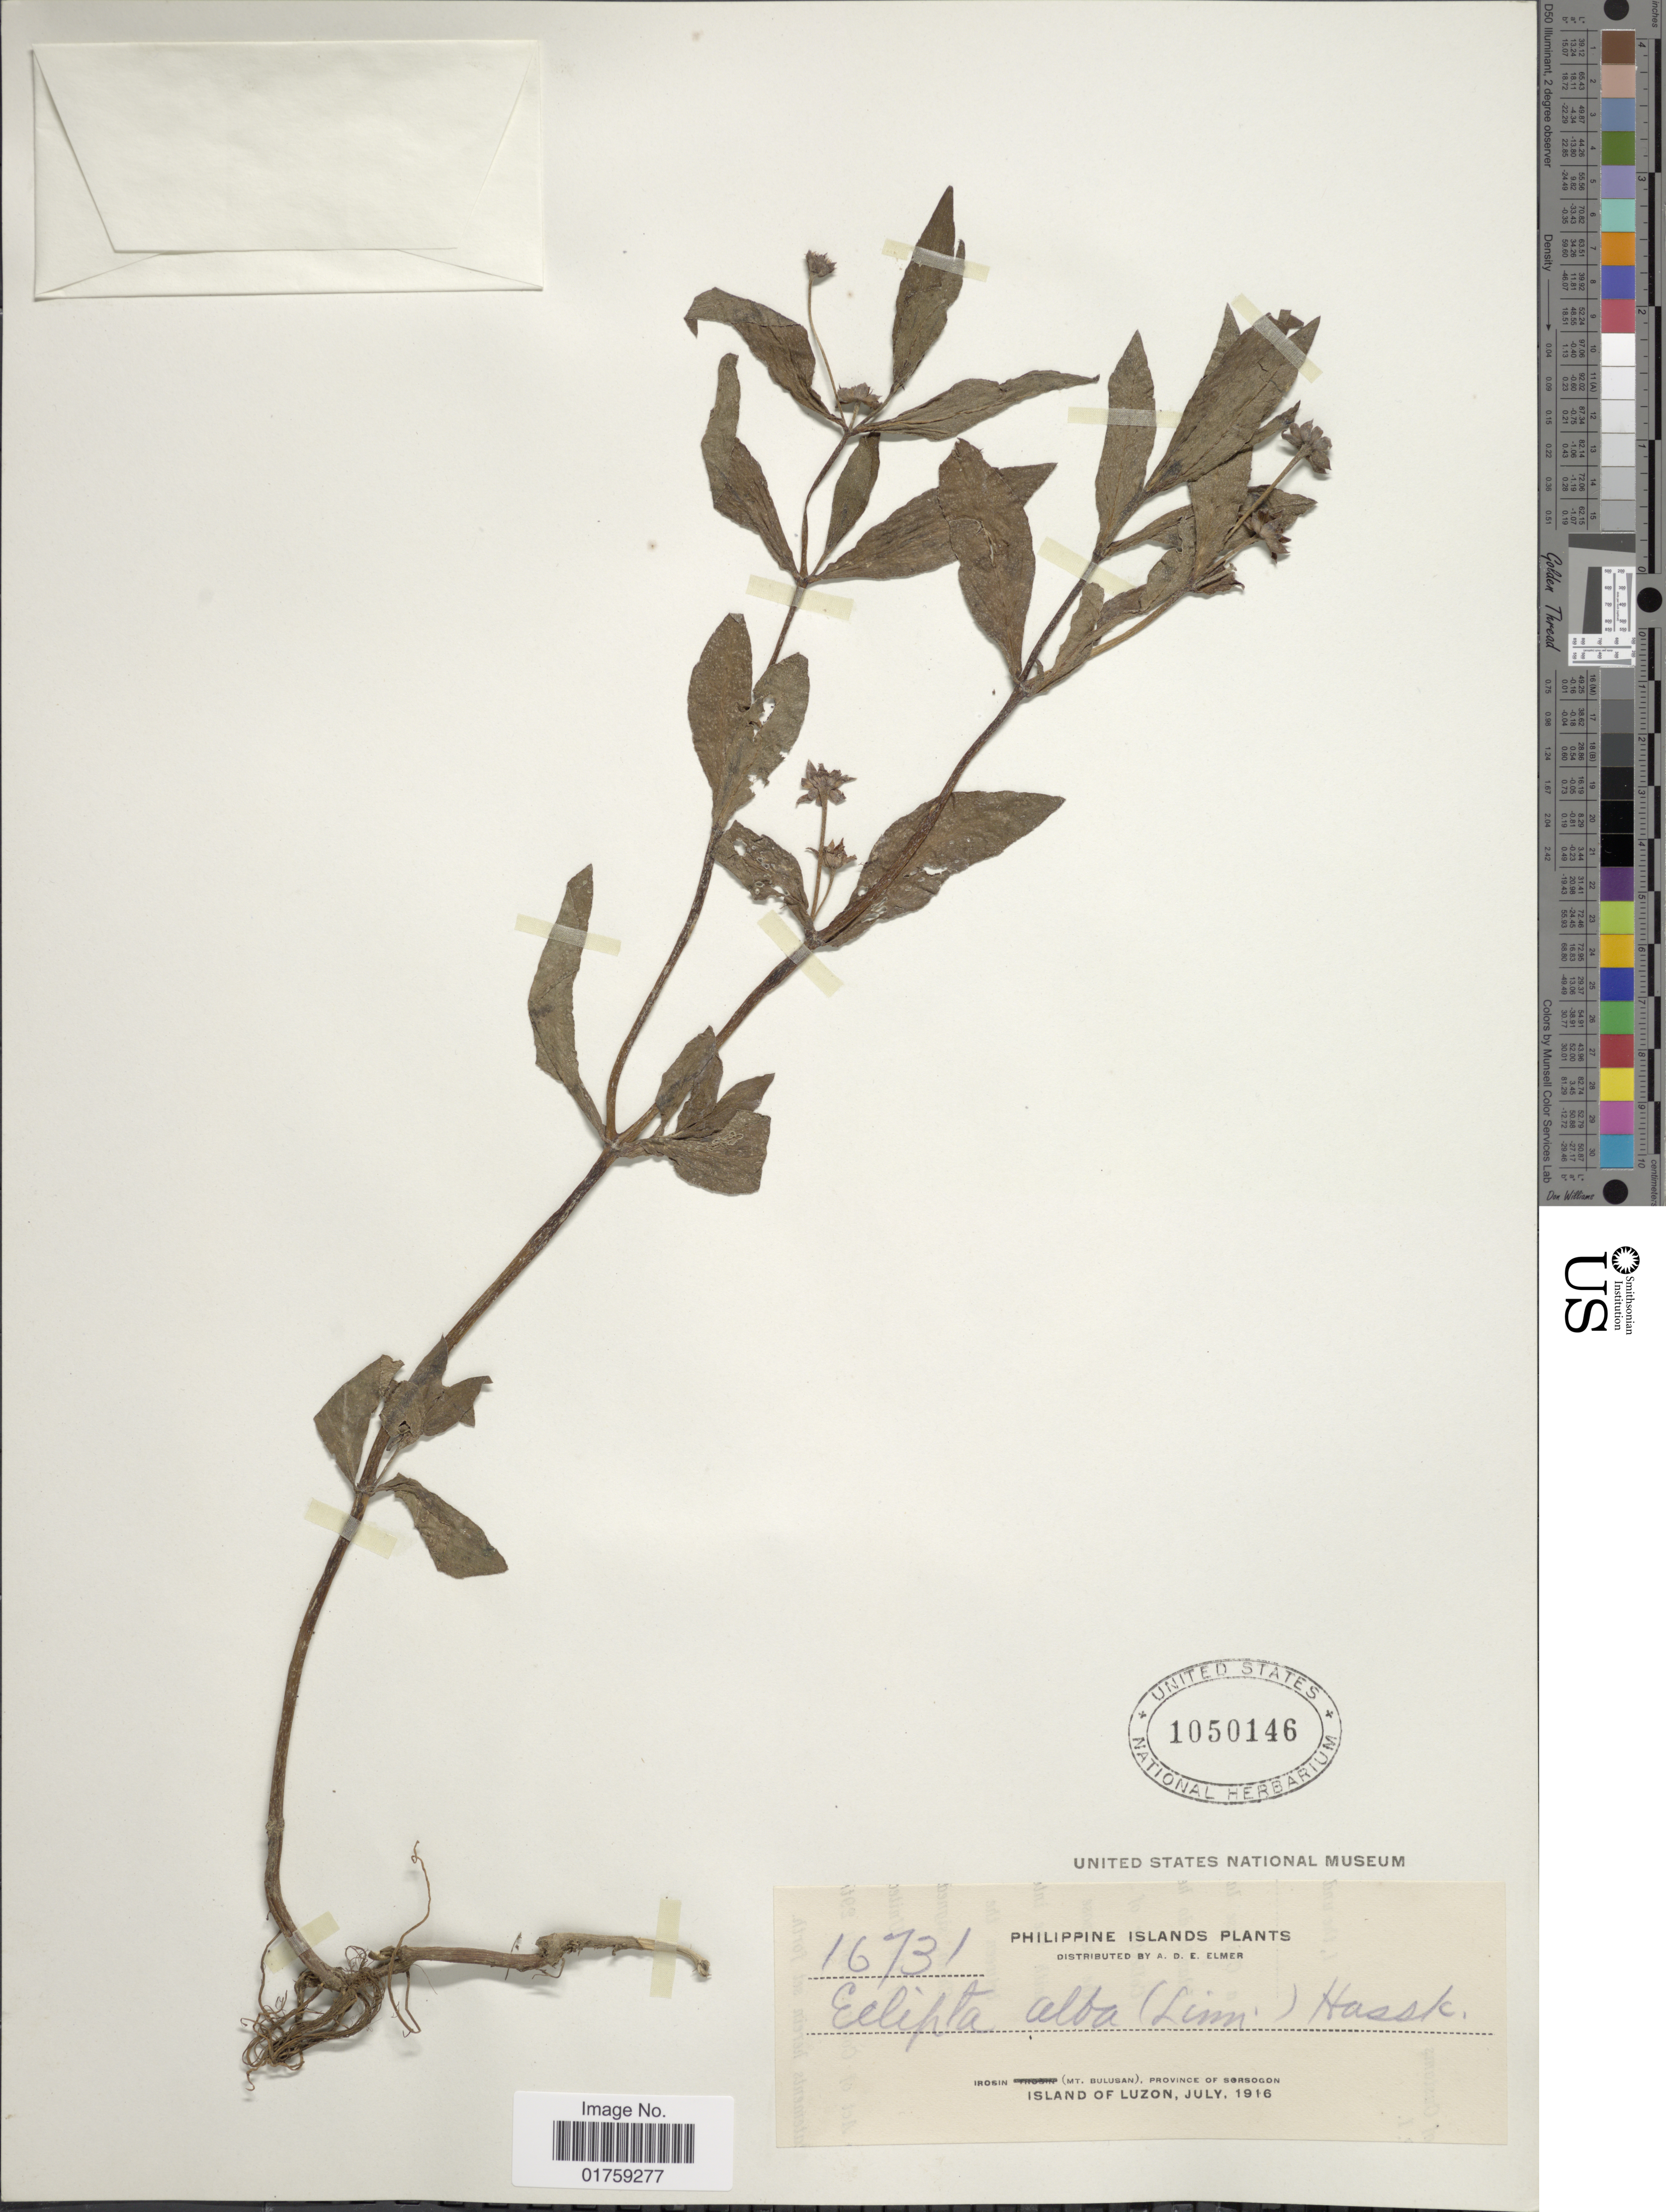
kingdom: Plantae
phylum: Tracheophyta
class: Magnoliopsida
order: Asterales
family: Asteraceae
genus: Eclipta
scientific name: Eclipta alba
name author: (L.) Hassk.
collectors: A. D. E. Elmer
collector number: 16731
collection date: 1916-07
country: Philippines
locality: Irosin (Mt. Bulusan), Province of Sorsogon. Island of Luzon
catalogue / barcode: US 1050146